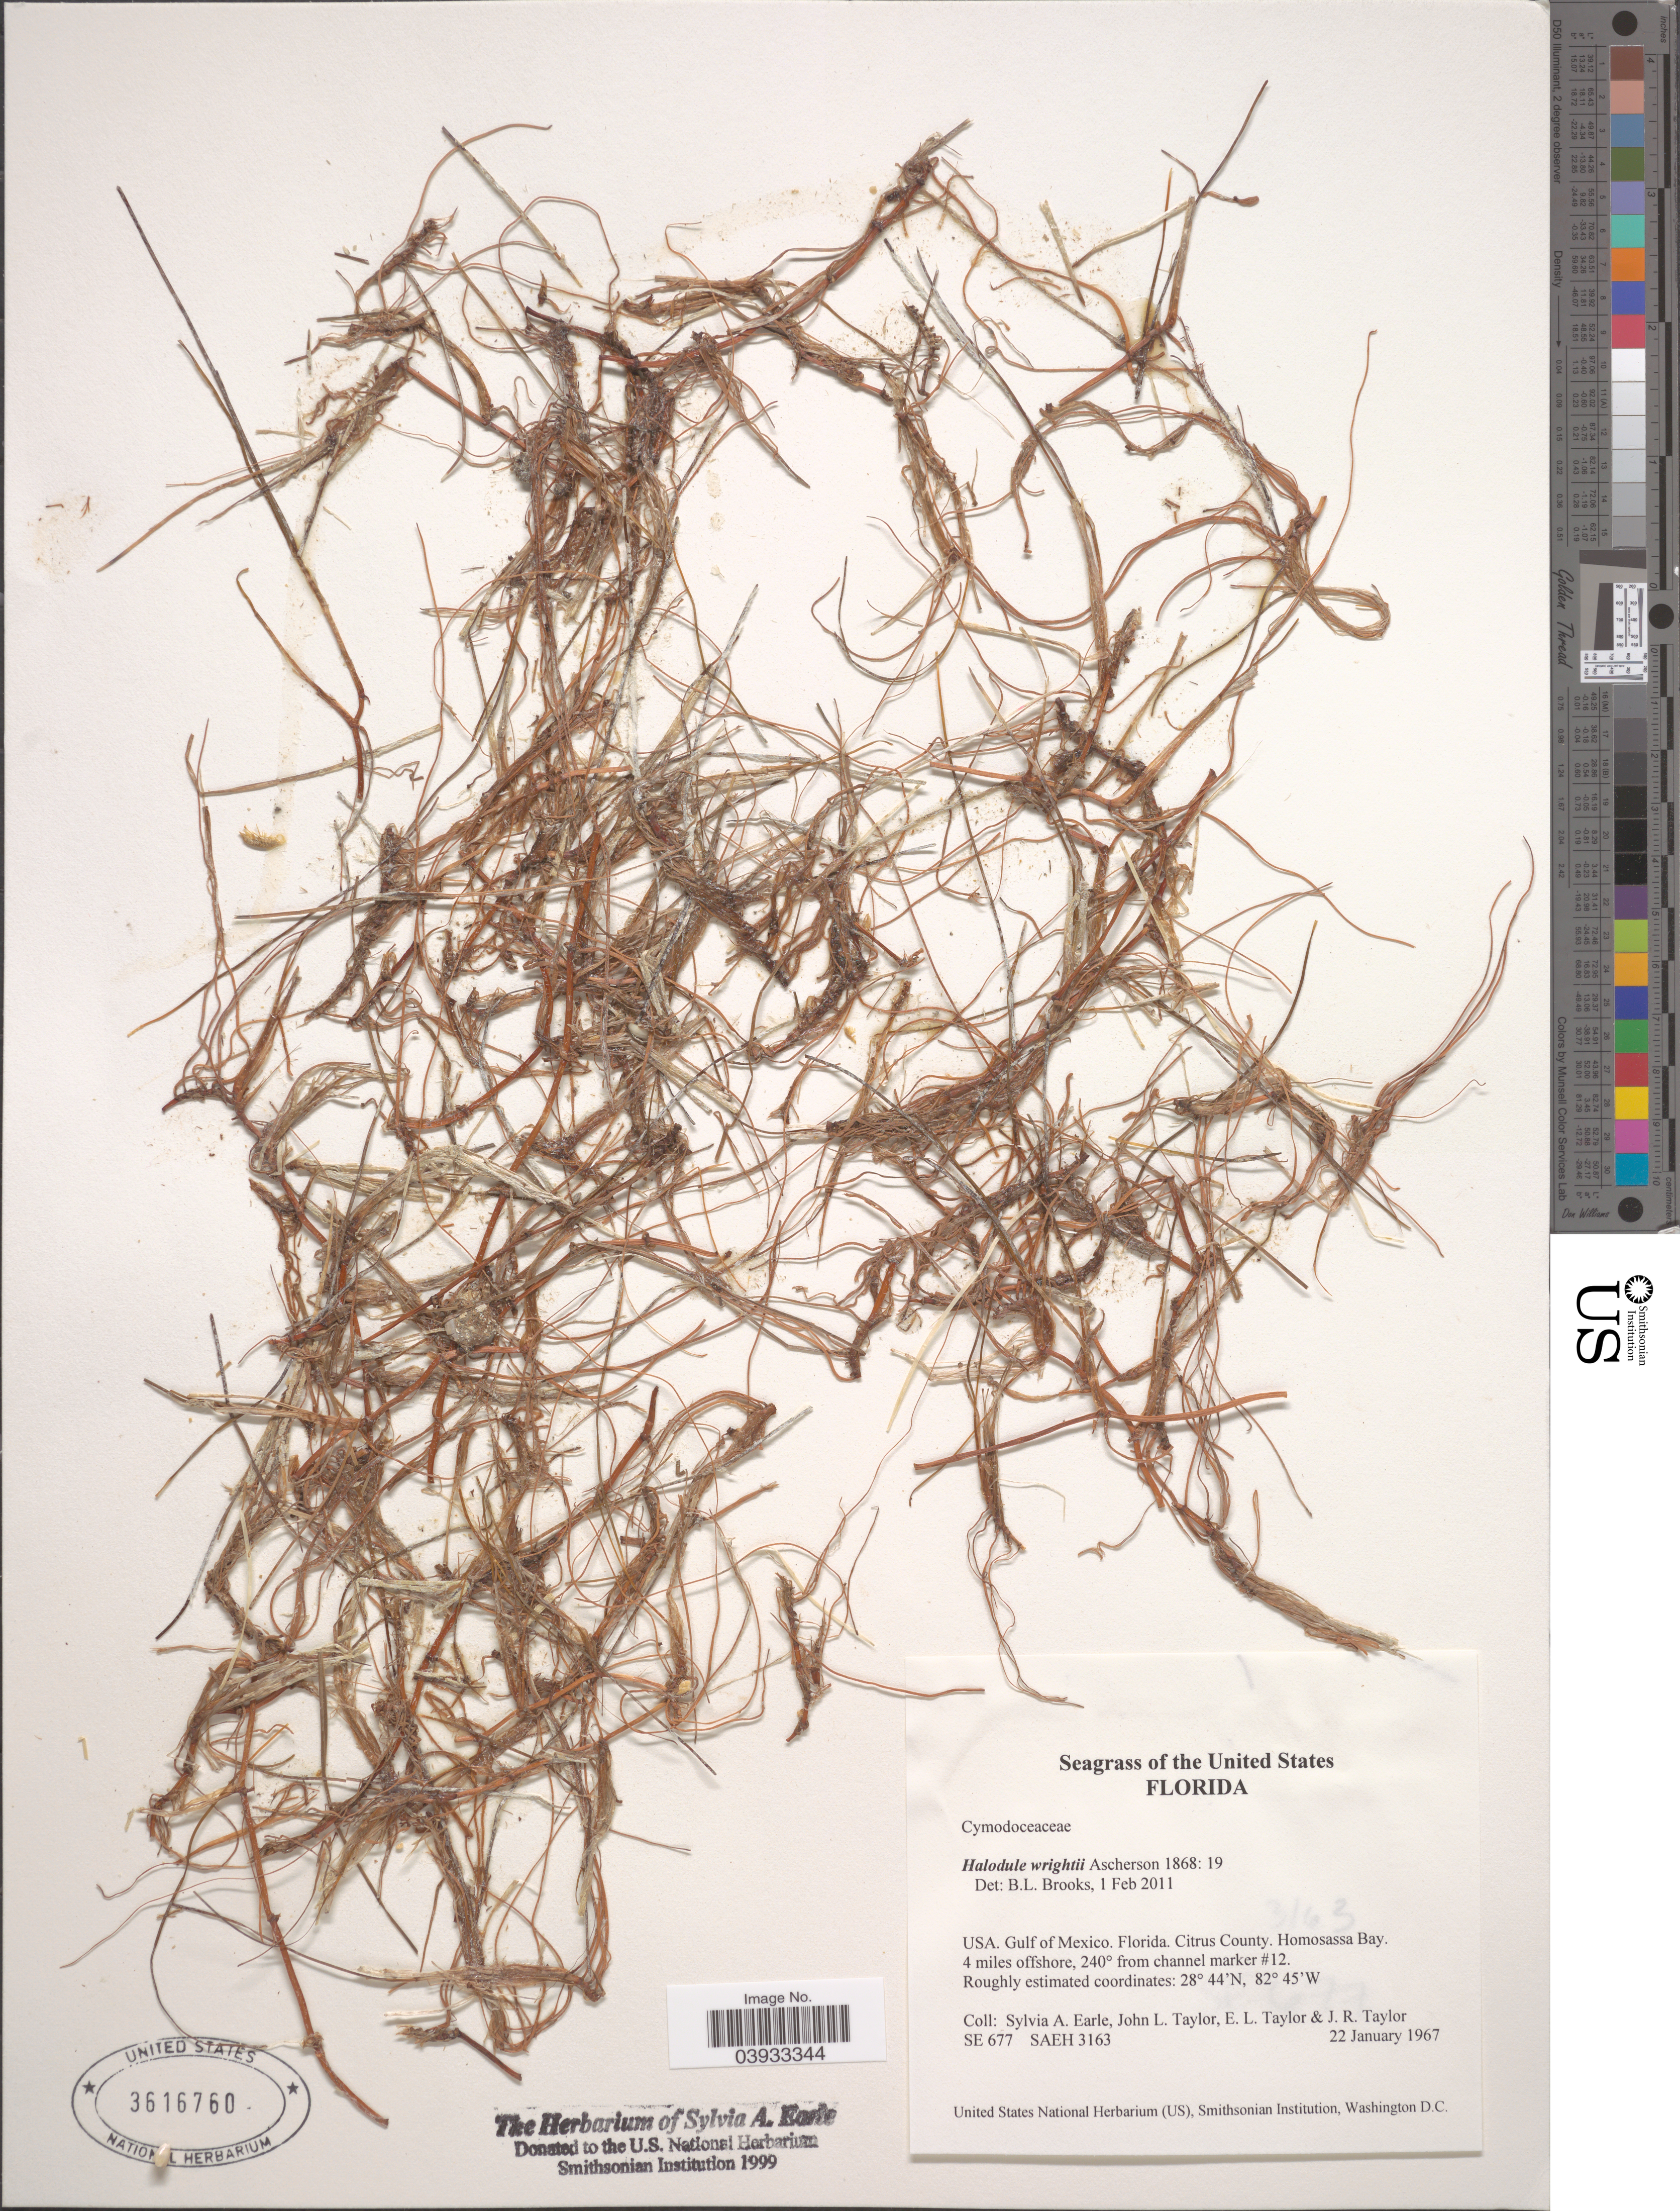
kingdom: Plantae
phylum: Tracheophyta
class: Liliopsida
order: Alismatales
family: Cymodoceaceae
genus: Halodule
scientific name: Halodule wrightii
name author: Asch.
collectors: S. A. Earle, J. L. Taylor, E. L. Taylor & J. R. Taylor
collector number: SE677/SAEH3163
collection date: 1967-01-22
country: United States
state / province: Florida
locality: Gulf of Mexico. Citrus County. Homosassa Bay. 4 miles offshore, 240° from channel marker #12.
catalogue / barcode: US 3616760